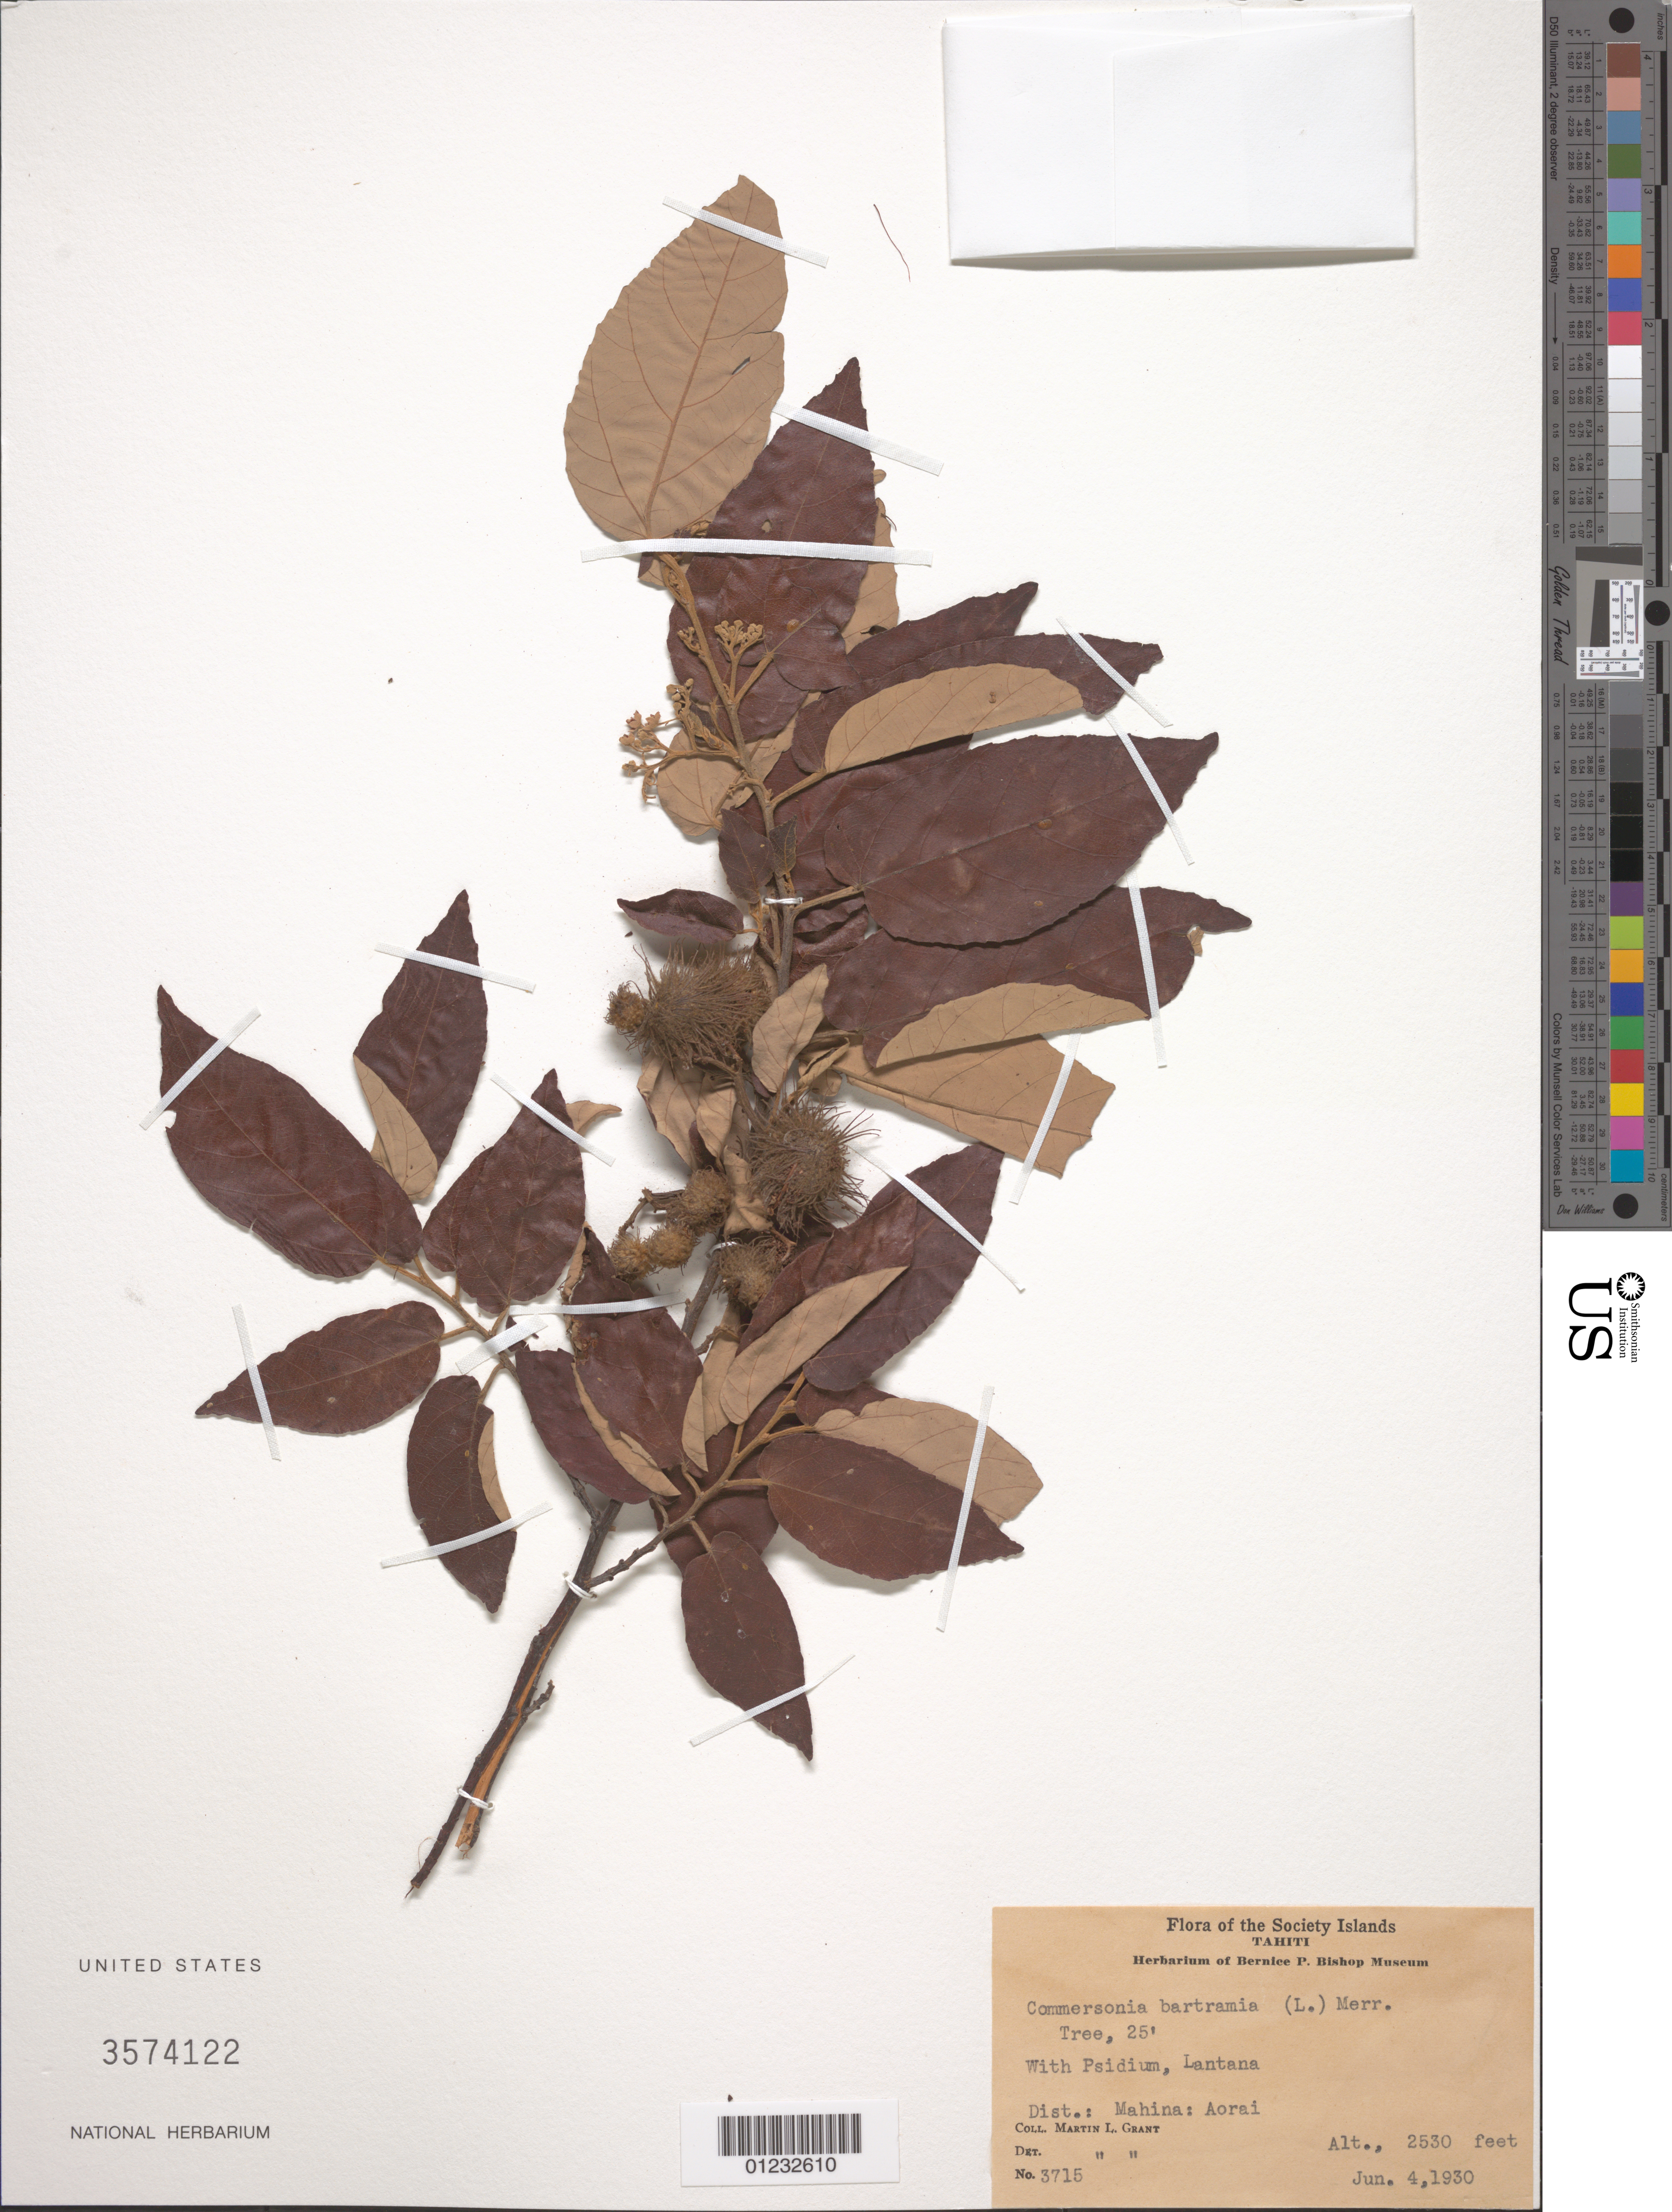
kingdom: Plantae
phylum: Tracheophyta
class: Magnoliopsida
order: Malvales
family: Malvaceae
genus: Commersonia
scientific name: Commersonia bartramia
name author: (L.) Merr.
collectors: M. L. Grant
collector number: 3715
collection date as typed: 04 Jun 1930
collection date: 1930-06-04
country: French Polynesia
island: Tahiti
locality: Distr.: Mahina. Aorai [Society Is.]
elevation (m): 771.1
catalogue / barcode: US 3574122